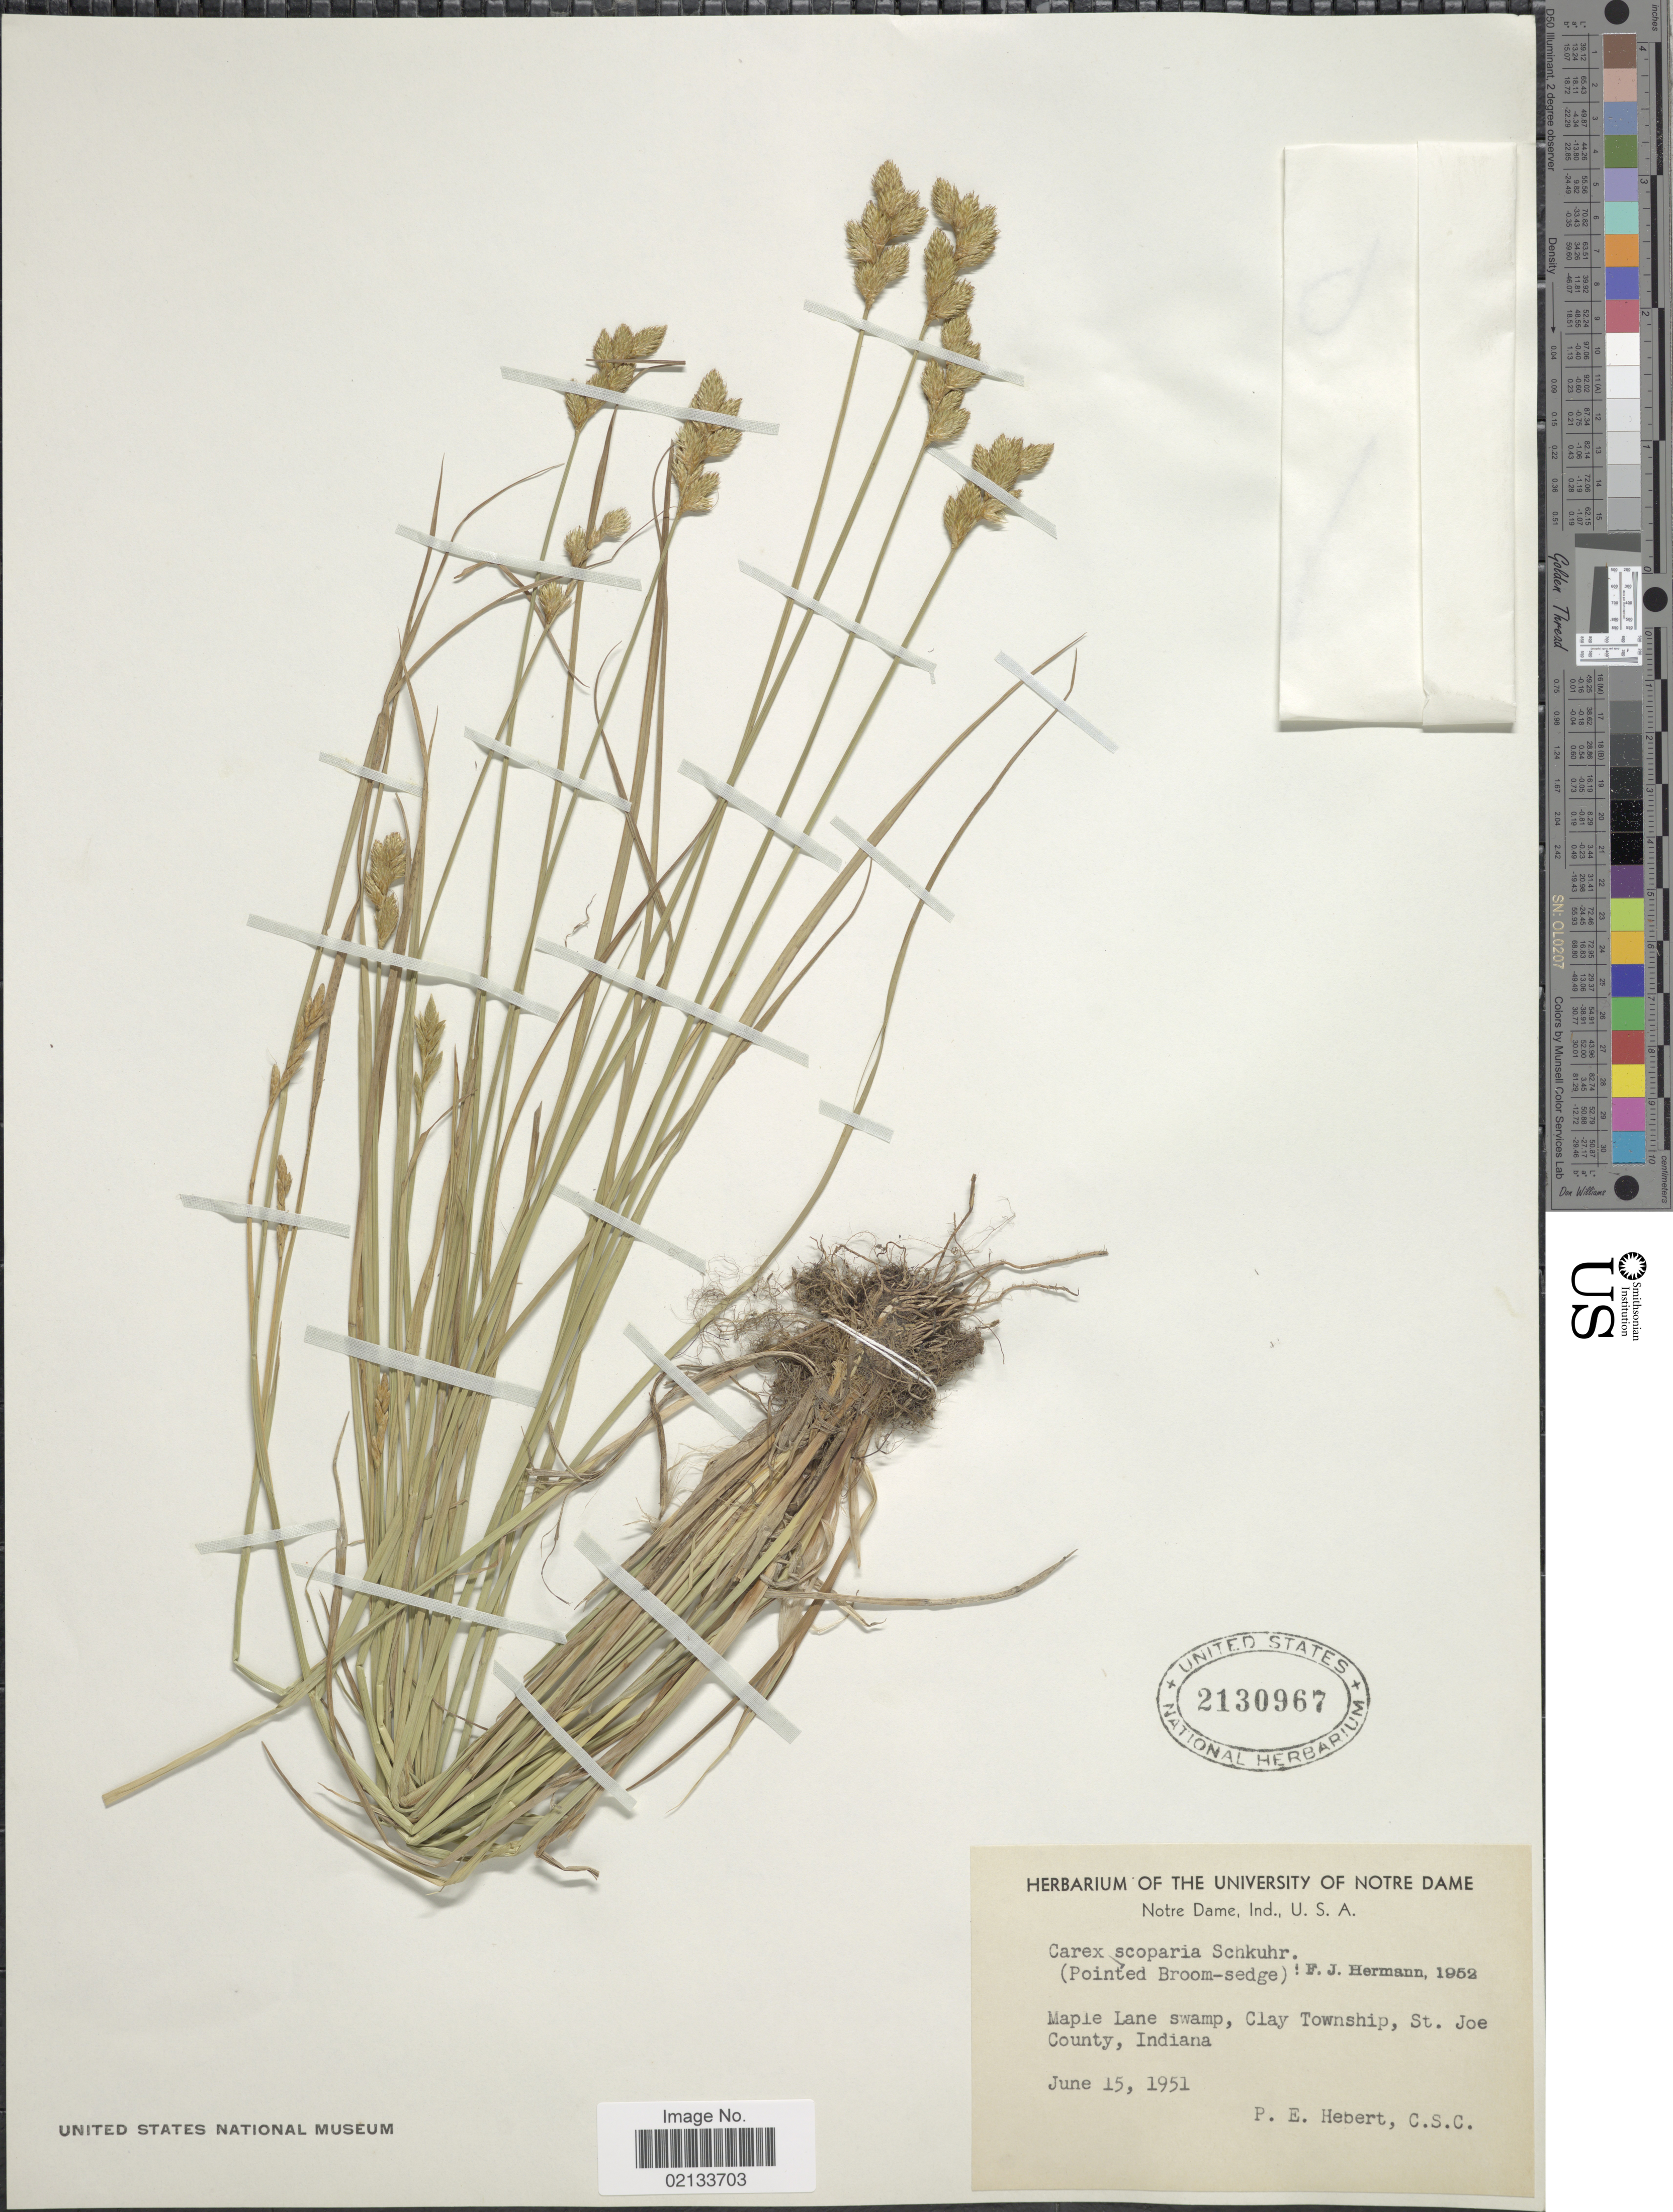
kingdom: Plantae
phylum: Tracheophyta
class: Liliopsida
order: Poales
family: Cyperaceae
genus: Carex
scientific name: Carex scoparia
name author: Schkuhr ex Willd.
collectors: P. Hebert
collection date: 1951-06-15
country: United States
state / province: Indiana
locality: Maple Lane swamp, Clay Township, St Joe County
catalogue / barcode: US 2130967